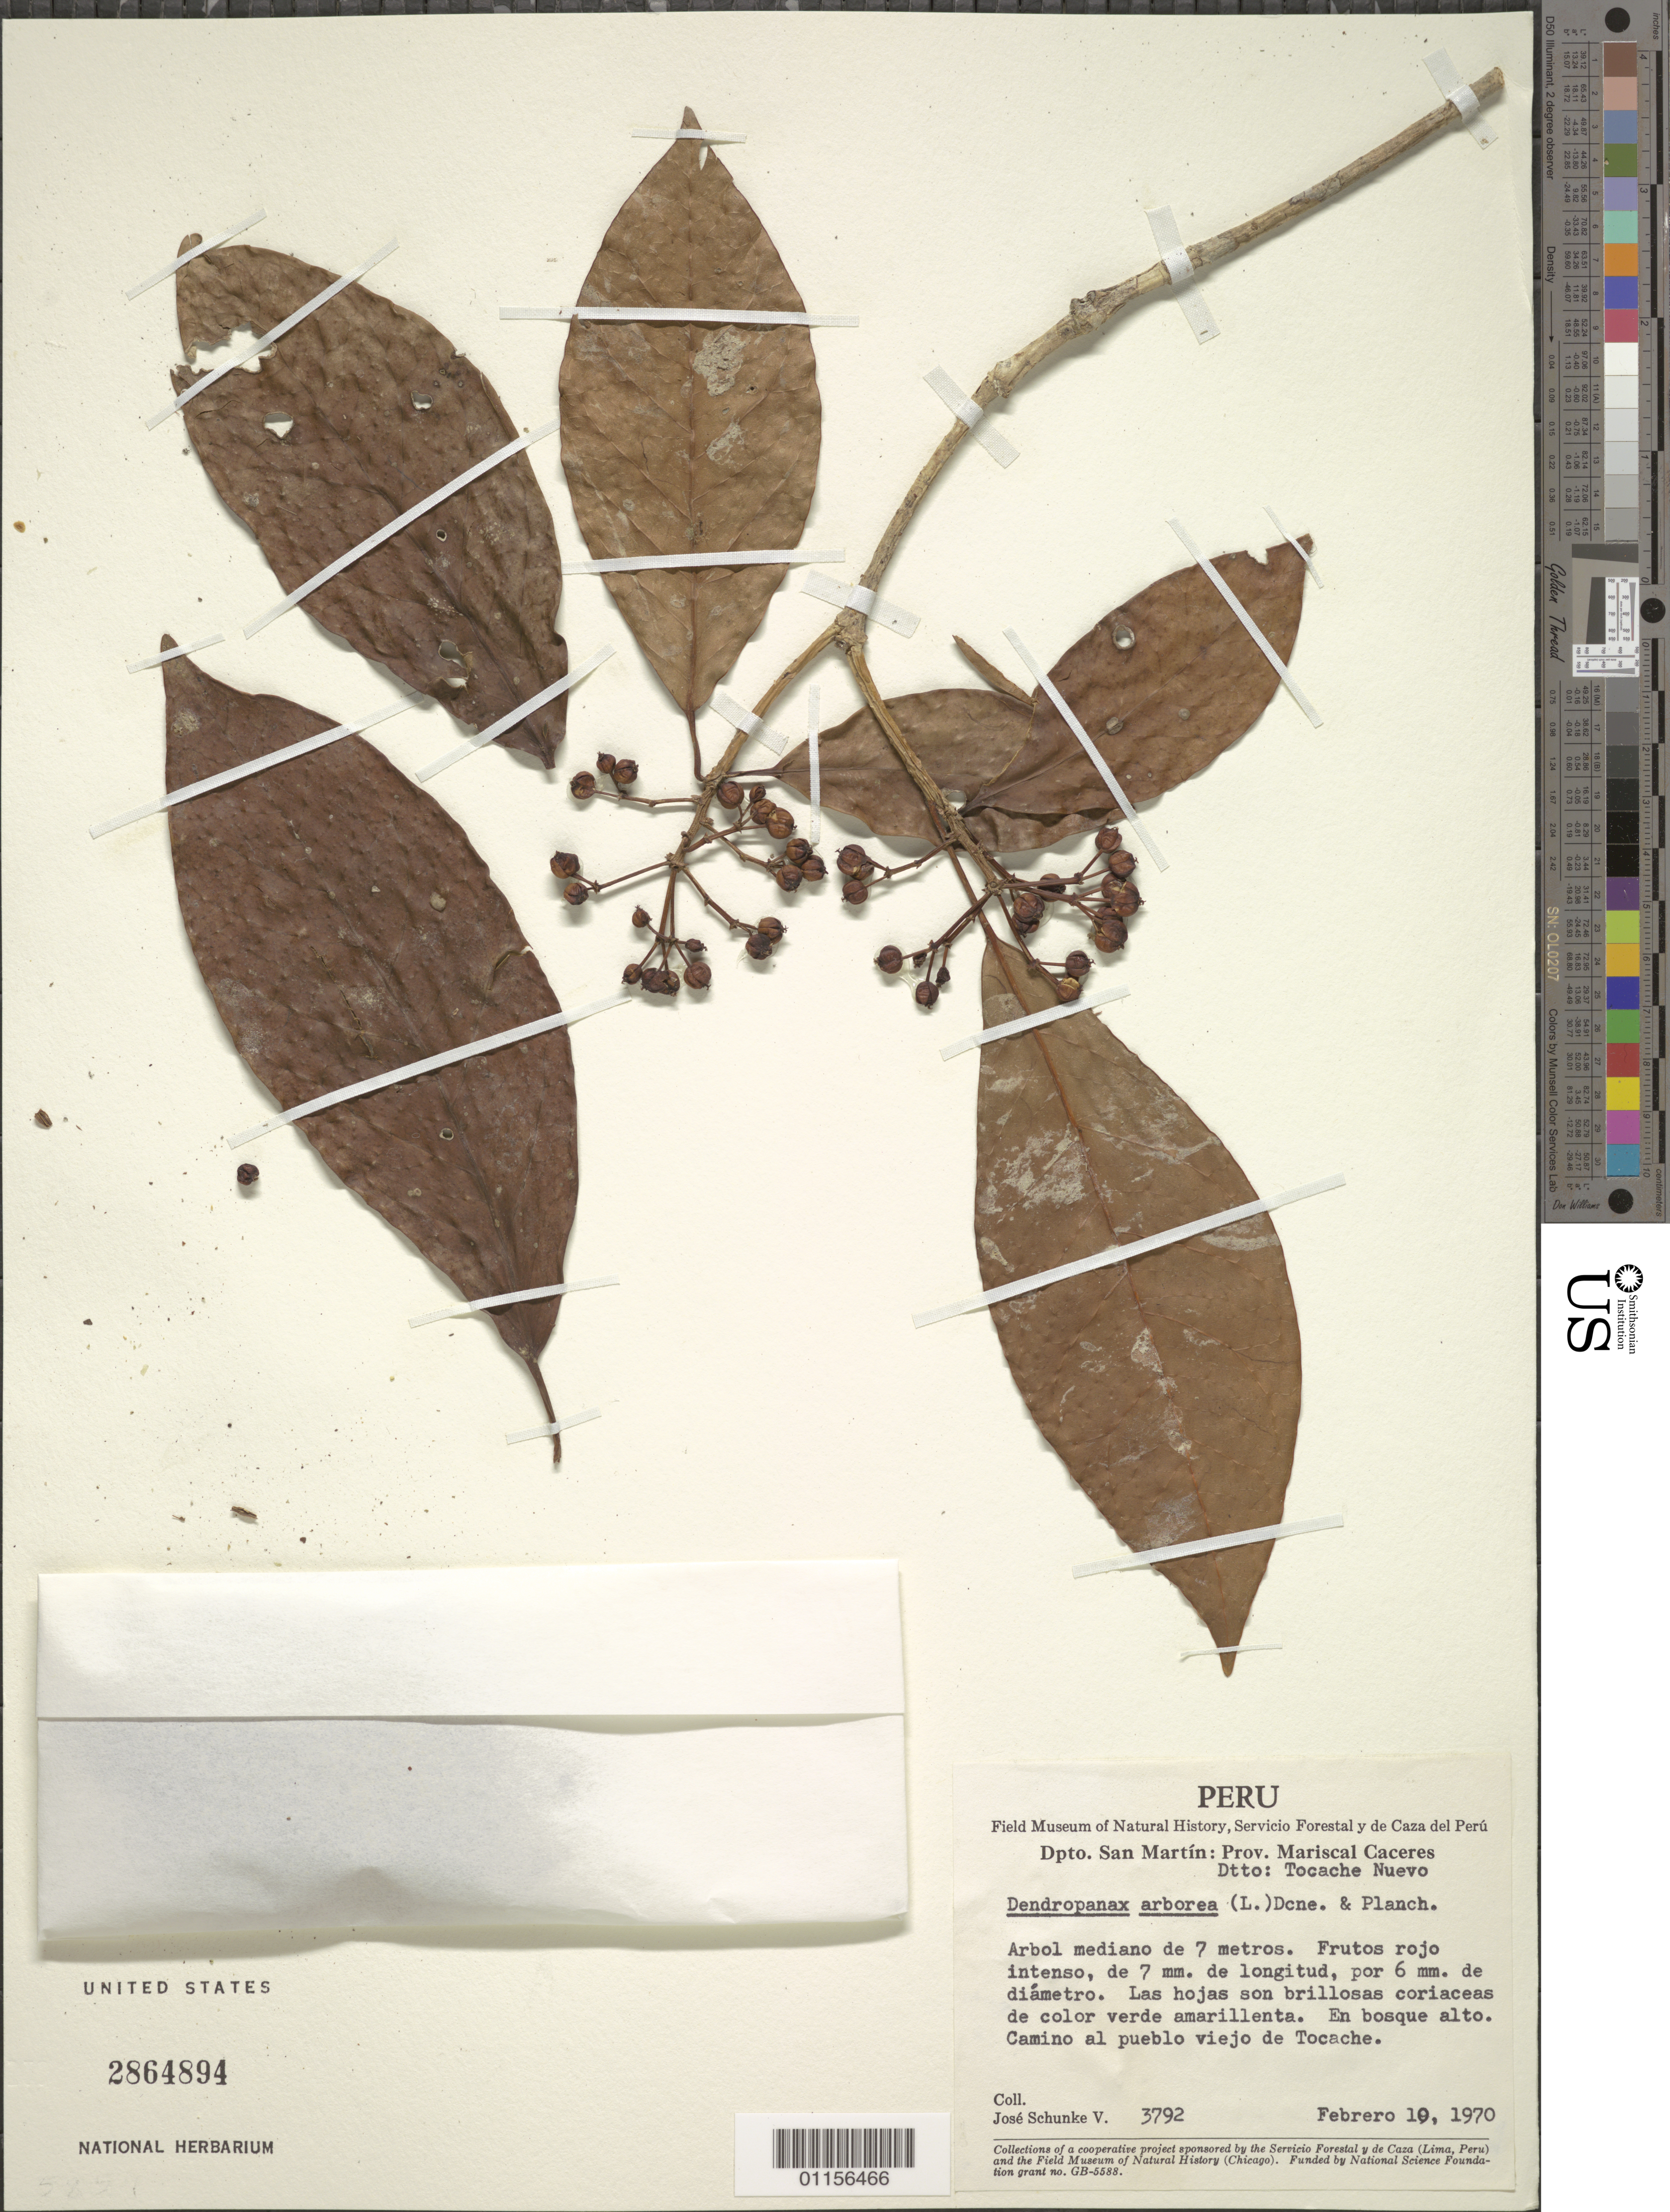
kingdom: Plantae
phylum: Tracheophyta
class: Magnoliopsida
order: Apiales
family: Araliaceae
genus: Dendropanax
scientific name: Dendropanax arboreus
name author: (L.) Decne. & Planch.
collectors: J. Schunke Vigo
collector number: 3792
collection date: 1970-02-10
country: Peru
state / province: San Martín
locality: Prov. Mariscal Caceres. Dtto: Tocache Nuevo.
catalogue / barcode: US 2864894